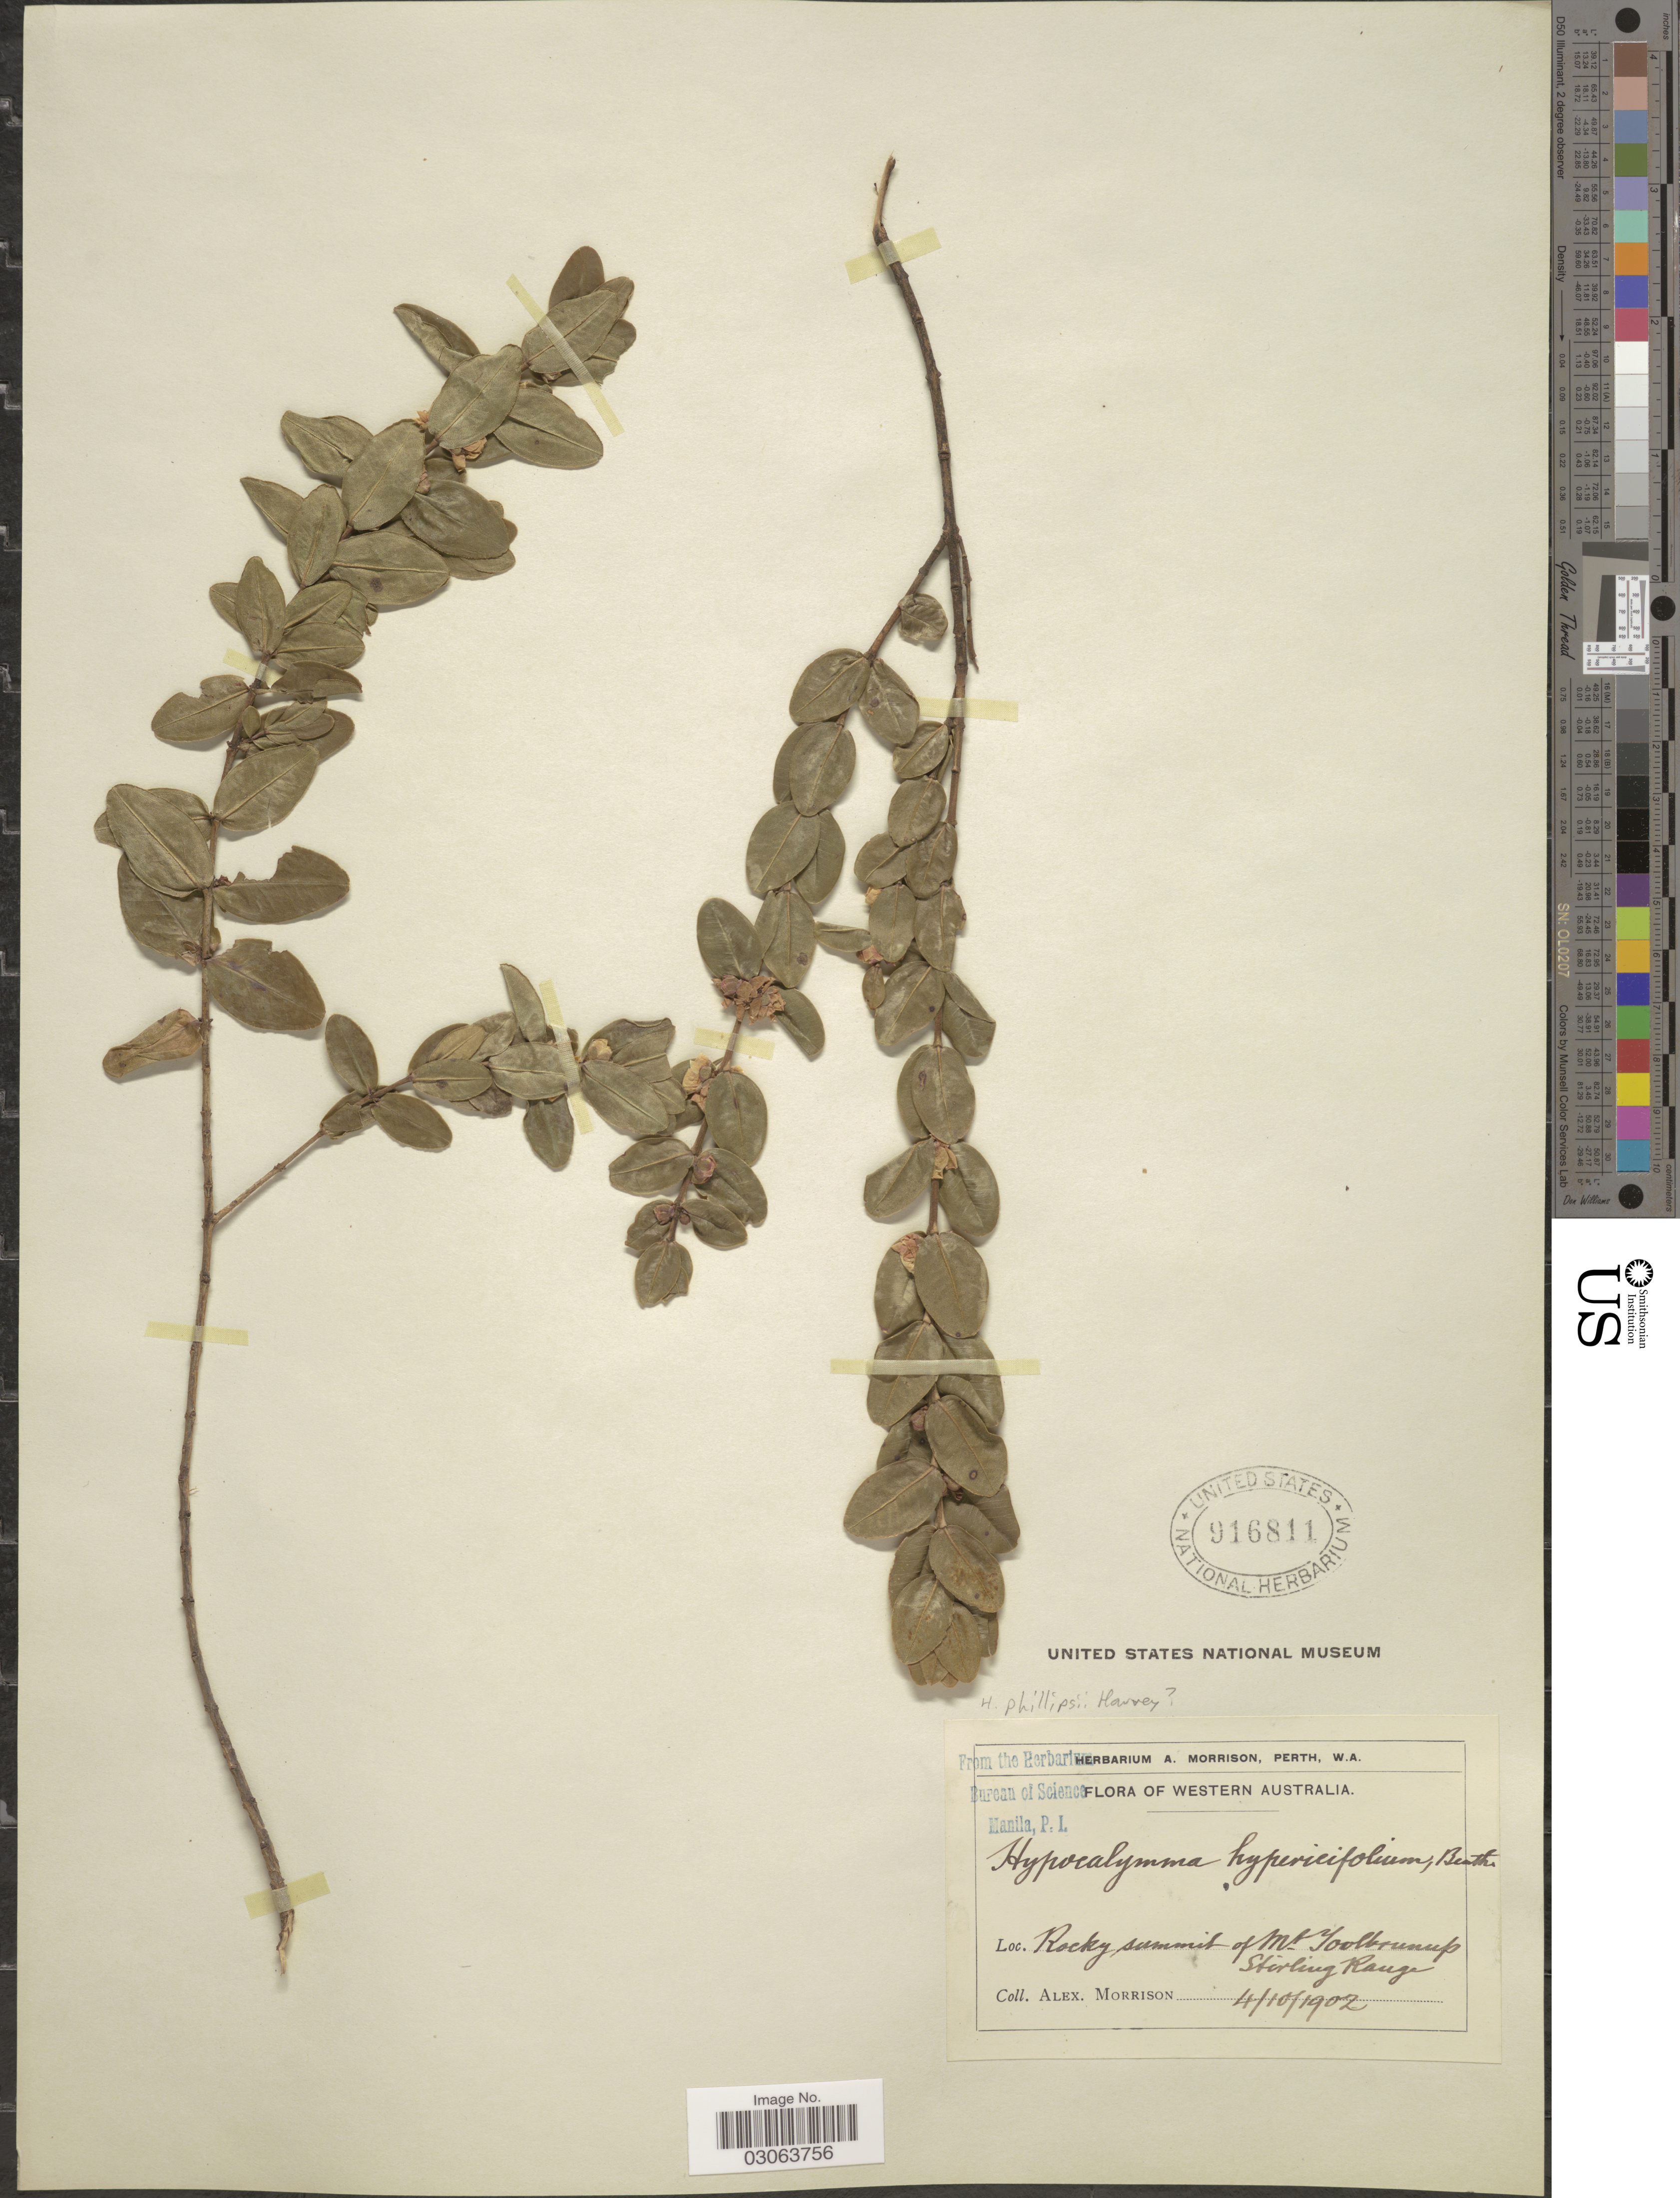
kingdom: Plantae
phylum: Tracheophyta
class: Magnoliopsida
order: Myrtales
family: Myrtaceae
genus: Hypocalymma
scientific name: Hypocalymma phillipsii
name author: Harv.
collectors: A. Morrison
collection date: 1902-10-04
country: Australia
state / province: Western Australia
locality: Rocky summit of Mt. Toolbrunup, Stirling Range.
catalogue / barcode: US 916811